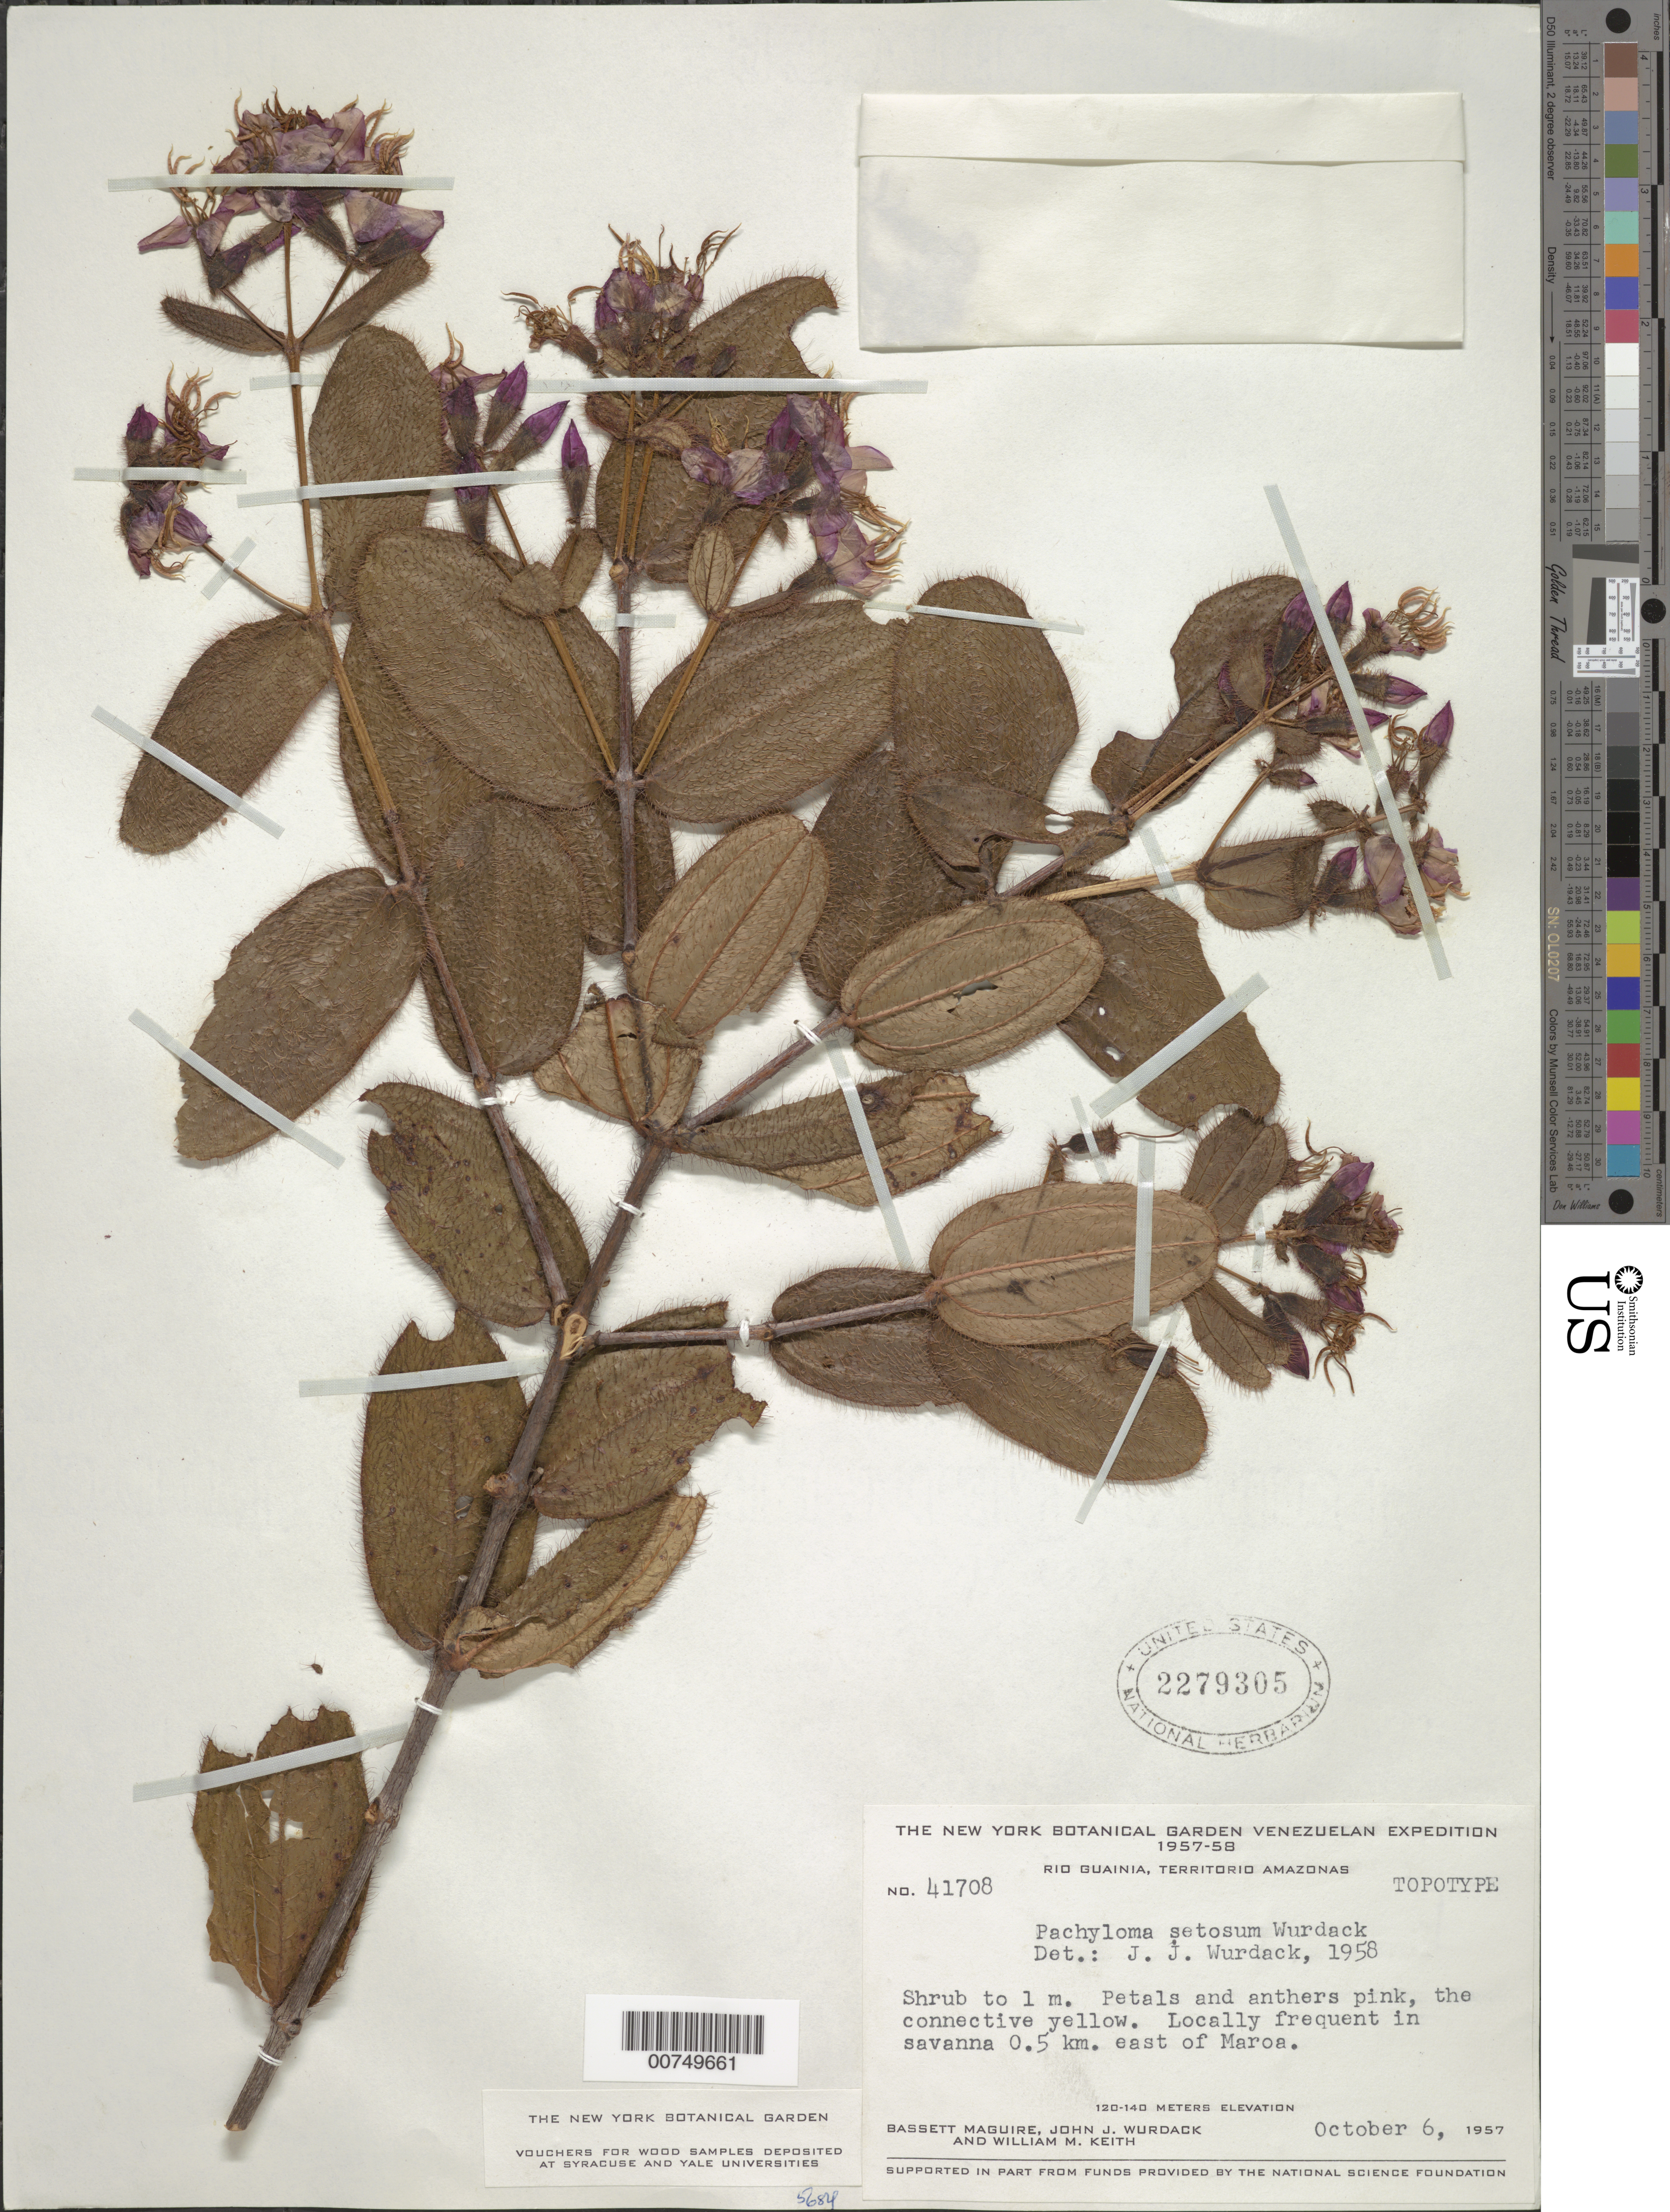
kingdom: Plantae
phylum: Tracheophyta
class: Magnoliopsida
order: Myrtales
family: Melastomataceae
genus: Pachyloma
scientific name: Pachyloma setosum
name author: Wurdack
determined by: Wurdack, John J., (US), US (UNITED STATES)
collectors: B. Maguire, J. J. Wurdack & W. Keith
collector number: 41708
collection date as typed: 6-Oct-57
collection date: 1957-10-06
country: Venezuela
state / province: Amazonas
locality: Río Guainía, 5 km E of Maroa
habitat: Savanna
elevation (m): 120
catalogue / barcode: US 2279305